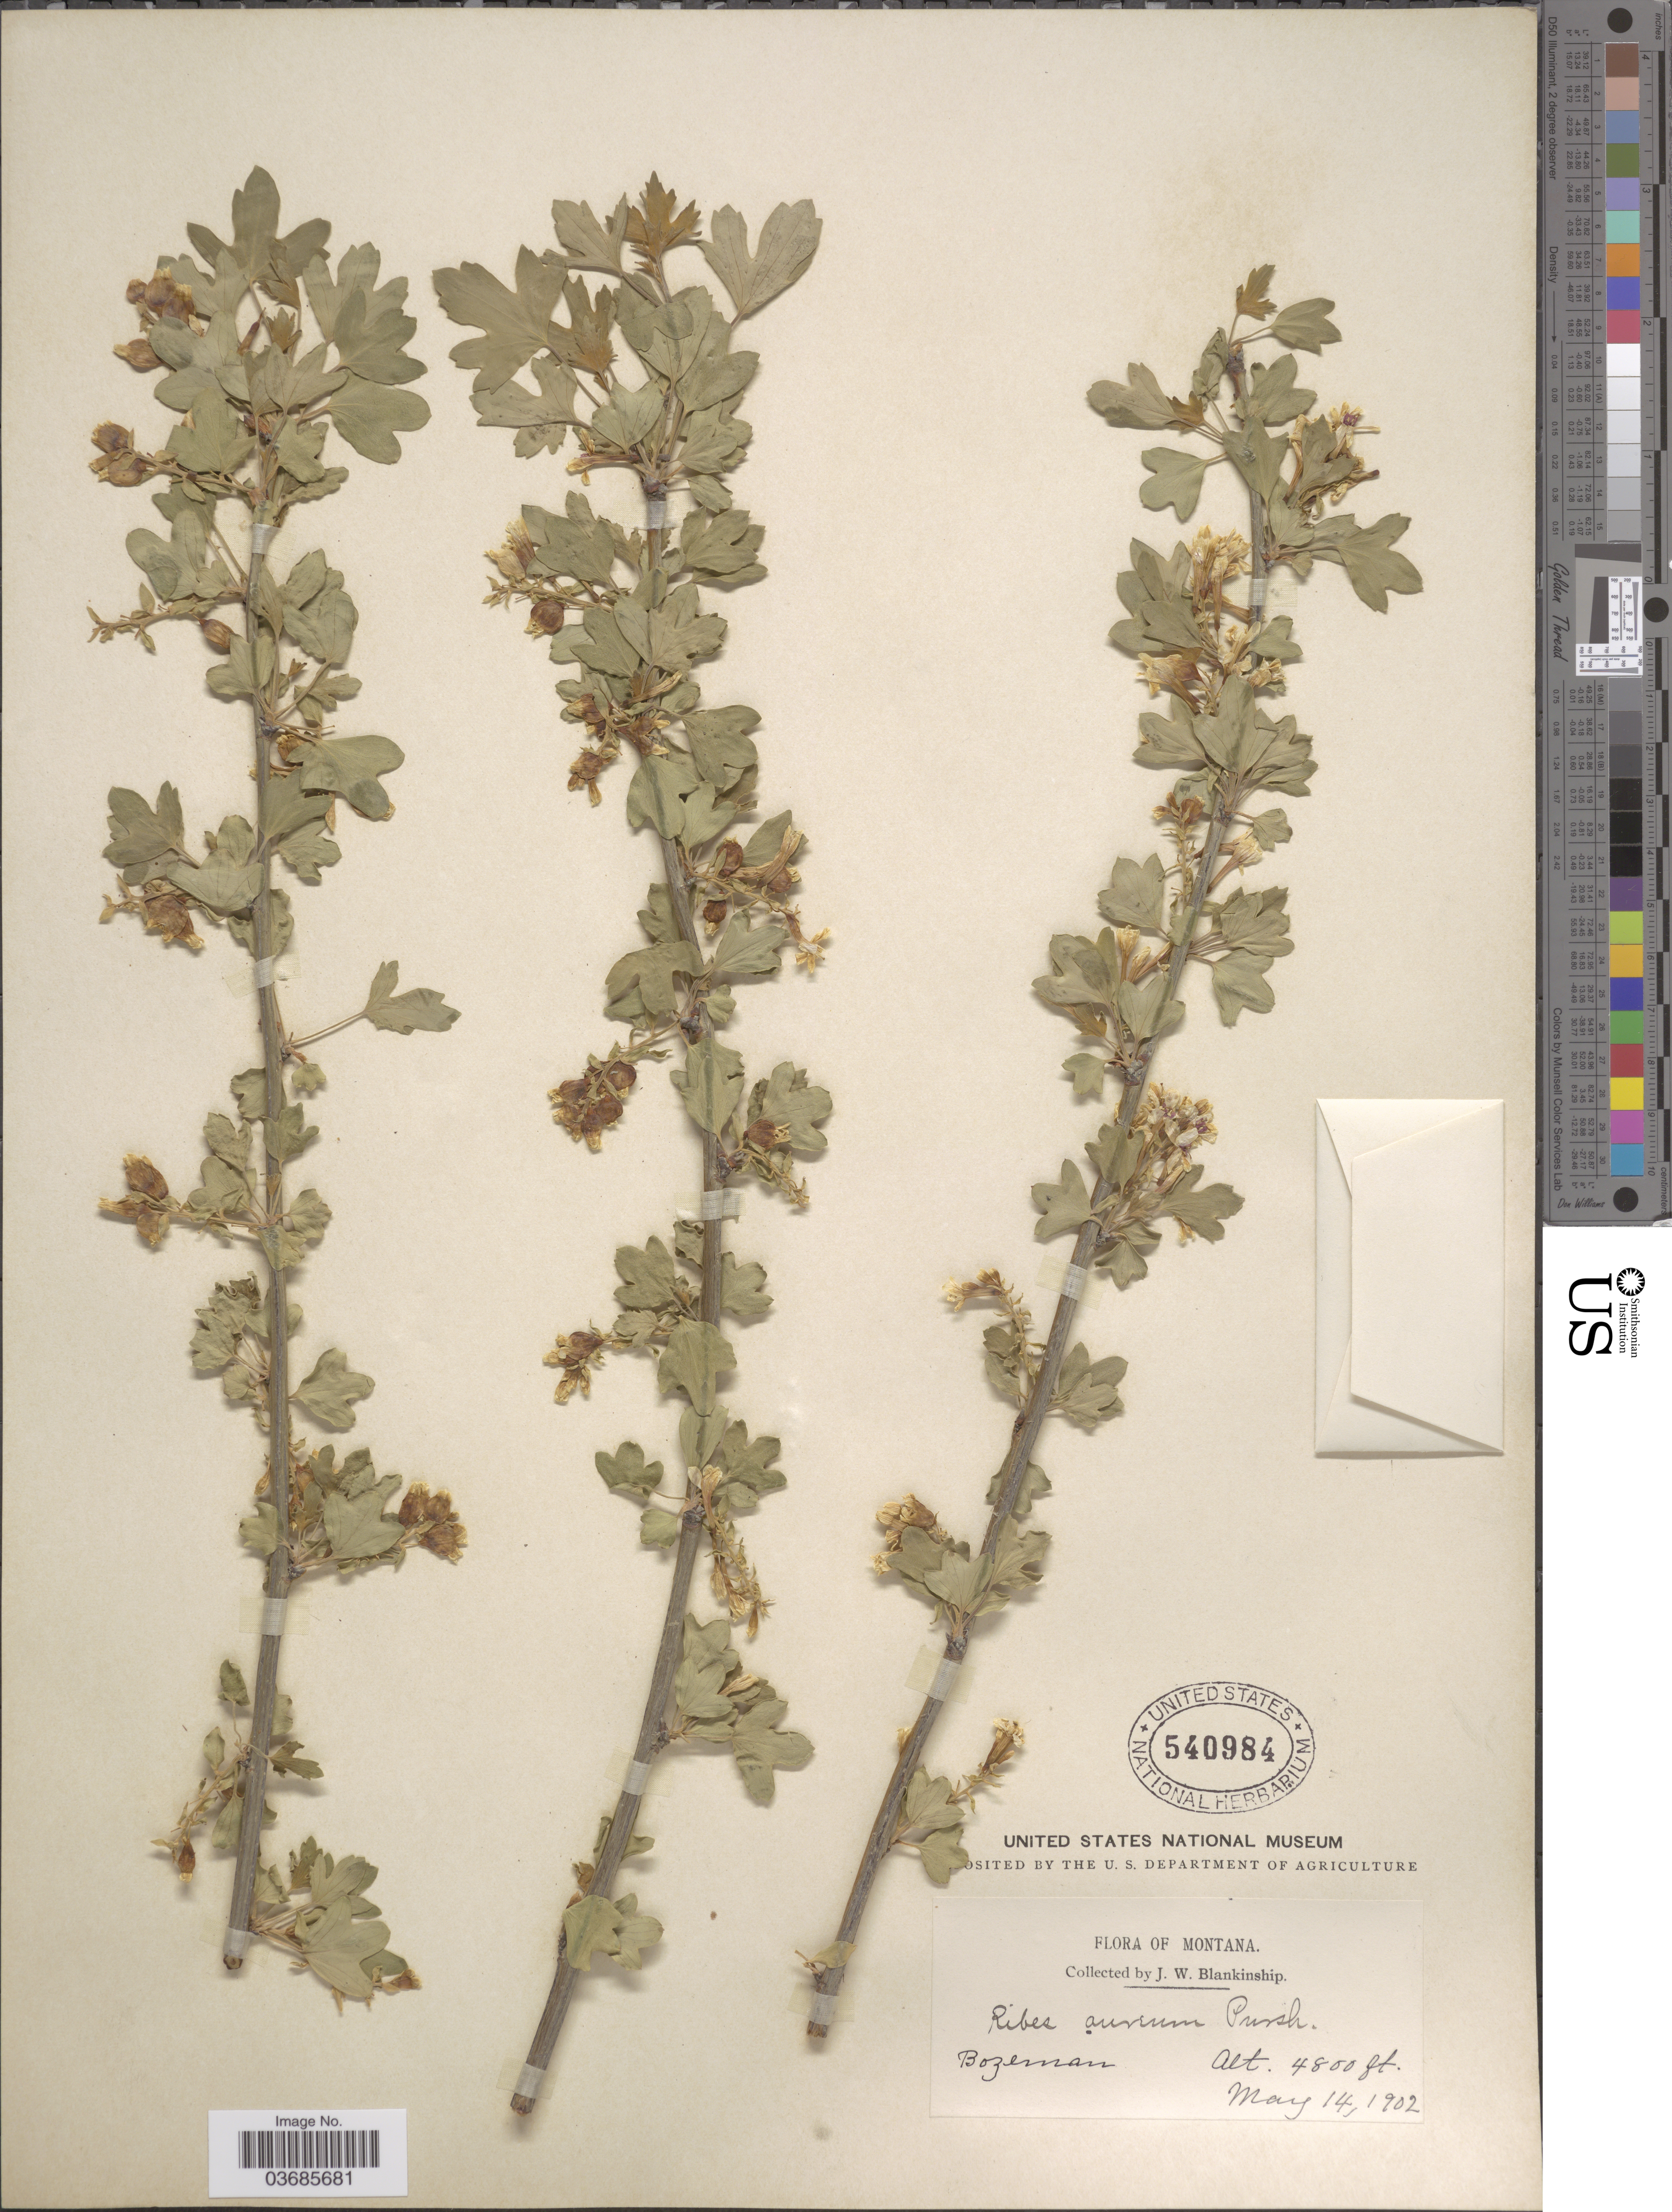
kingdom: Plantae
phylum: Tracheophyta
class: Magnoliopsida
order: Saxifragales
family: Grossulariaceae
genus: Ribes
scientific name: Ribes aureum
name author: Pursh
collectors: J. W. Blankinship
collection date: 1902-05-14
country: United States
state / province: Montana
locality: Bozeman.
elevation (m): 1463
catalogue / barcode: US 540984